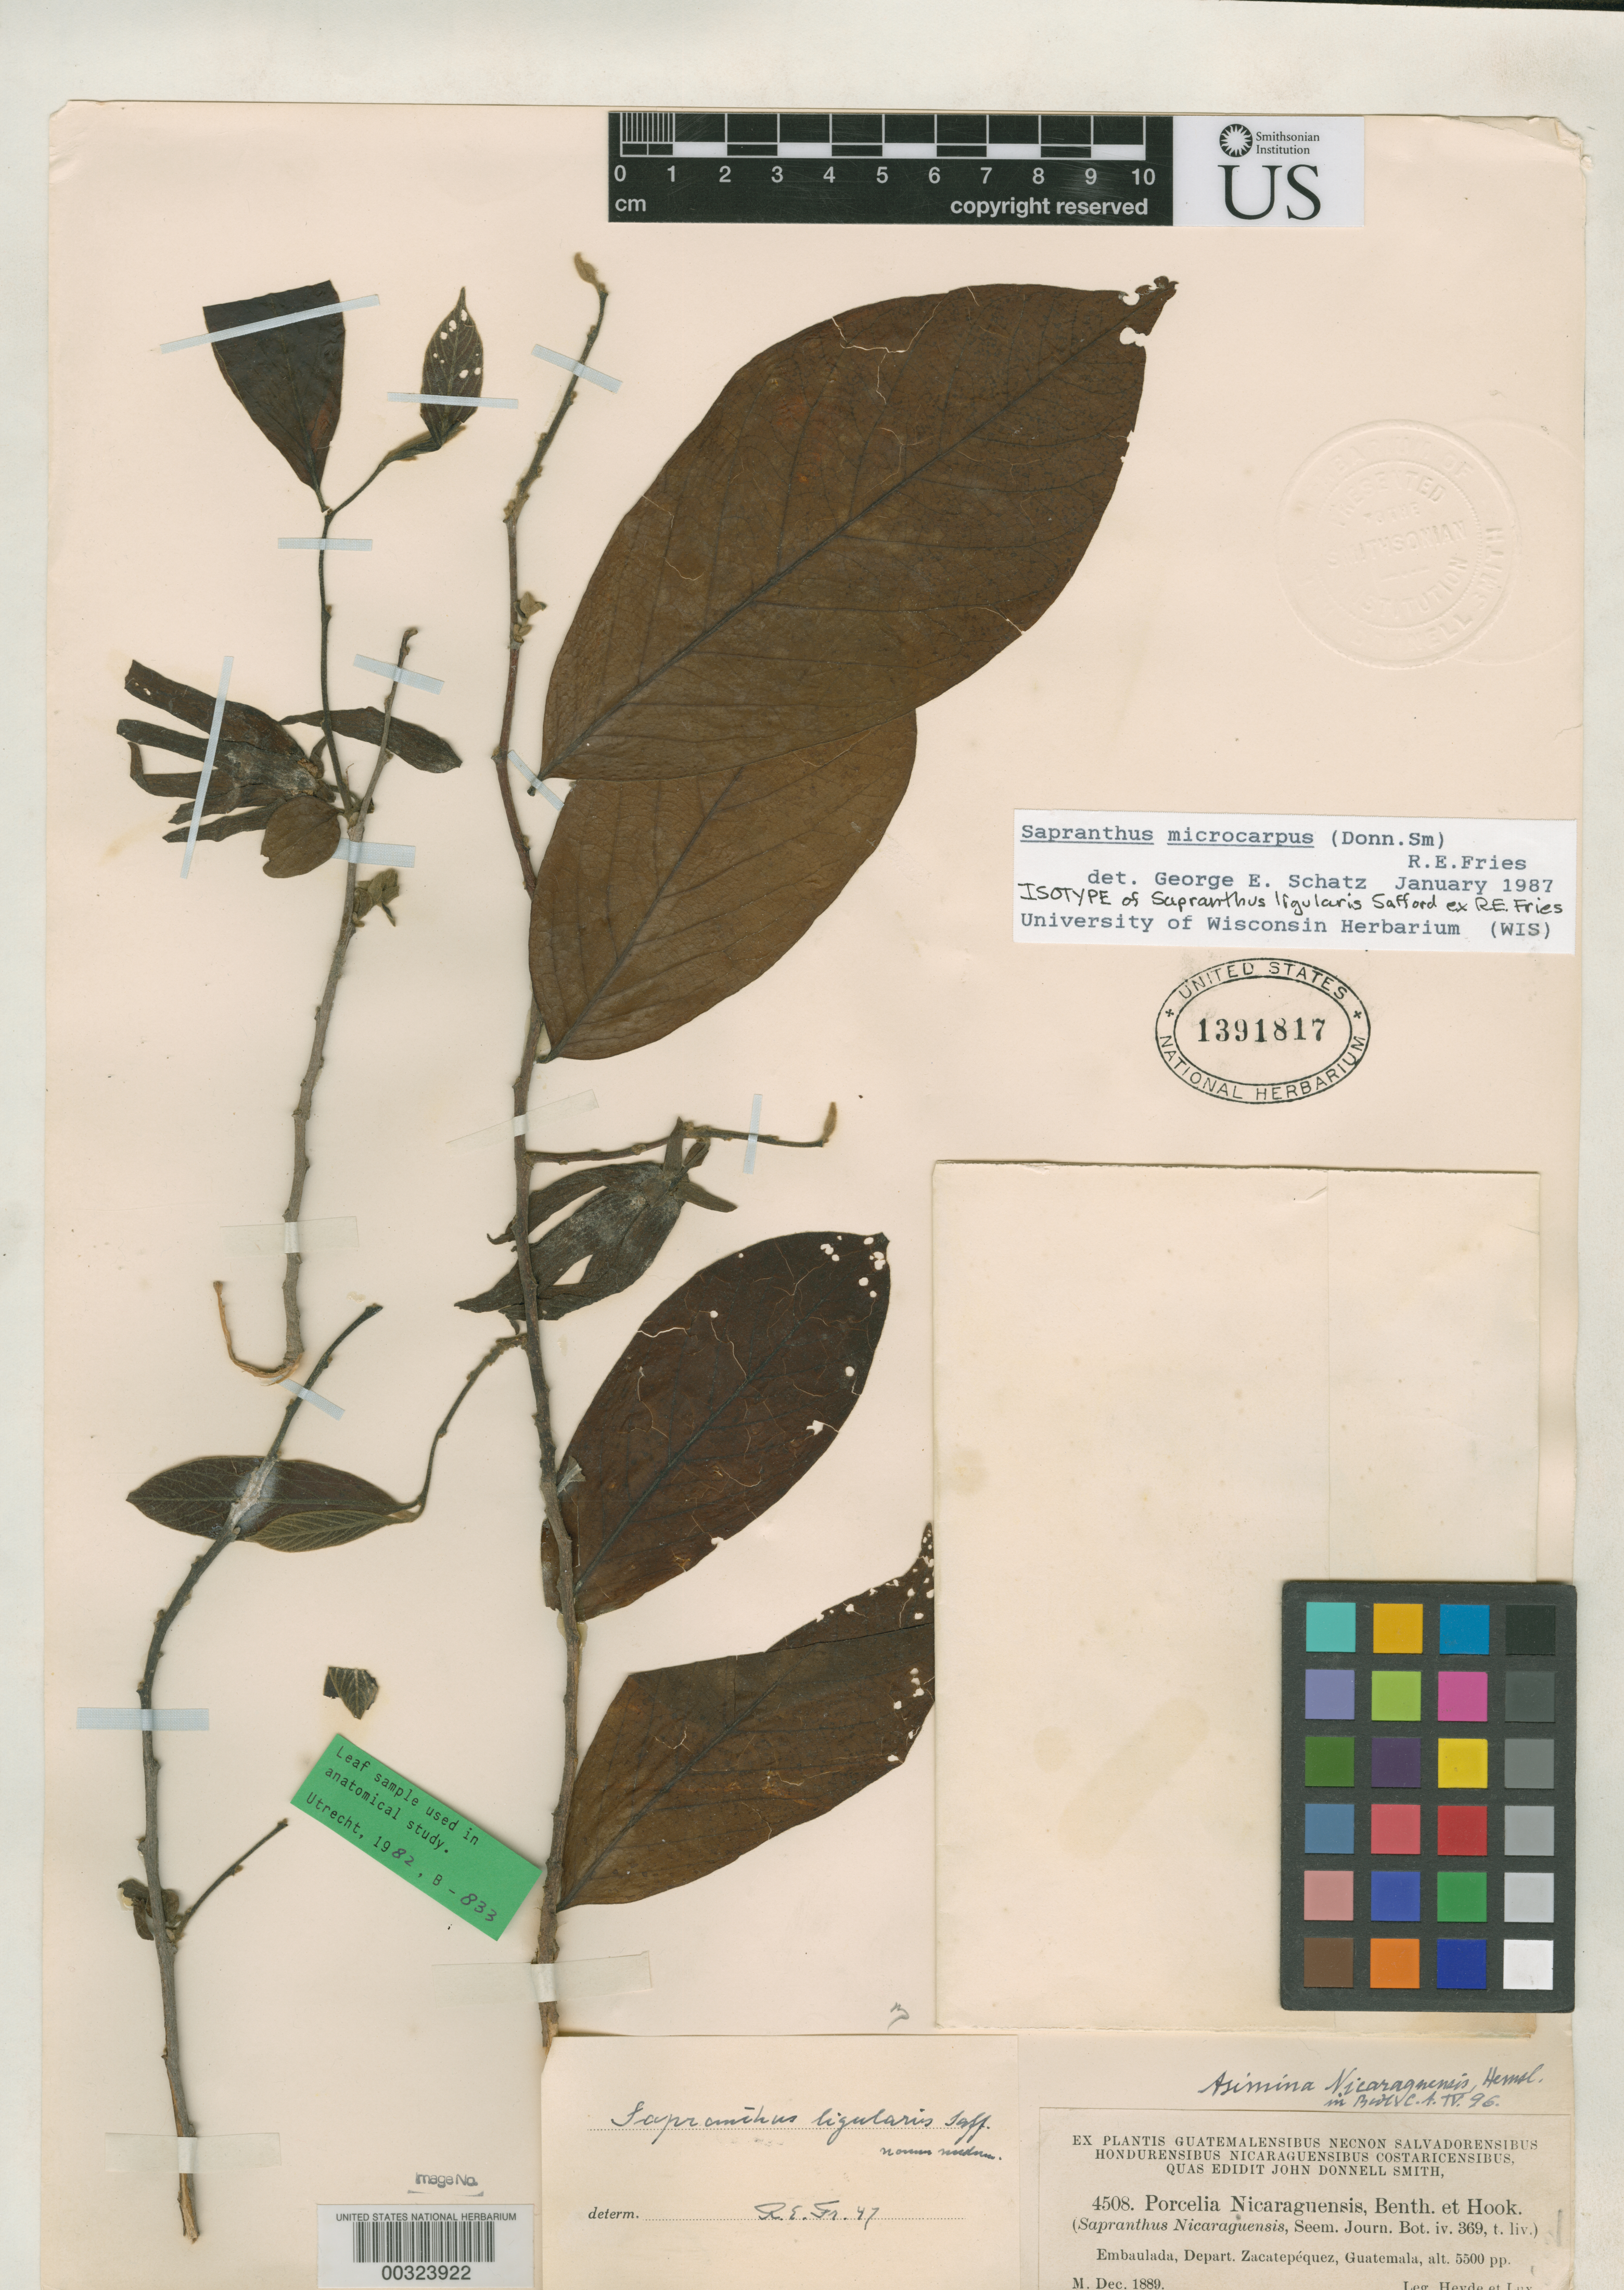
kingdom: Plantae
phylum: Tracheophyta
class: Magnoliopsida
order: Magnoliales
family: Annonaceae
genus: Sapranthus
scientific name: Sapranthus ligularis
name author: Saff. ex R.E. Fr.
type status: Isotype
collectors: E. T. Heyde & E. Lux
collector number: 4508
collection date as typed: Dec 1889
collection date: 1889-12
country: Guatemala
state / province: Sacatepéquez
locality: Embaulada.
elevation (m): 1676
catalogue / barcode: US 1391817